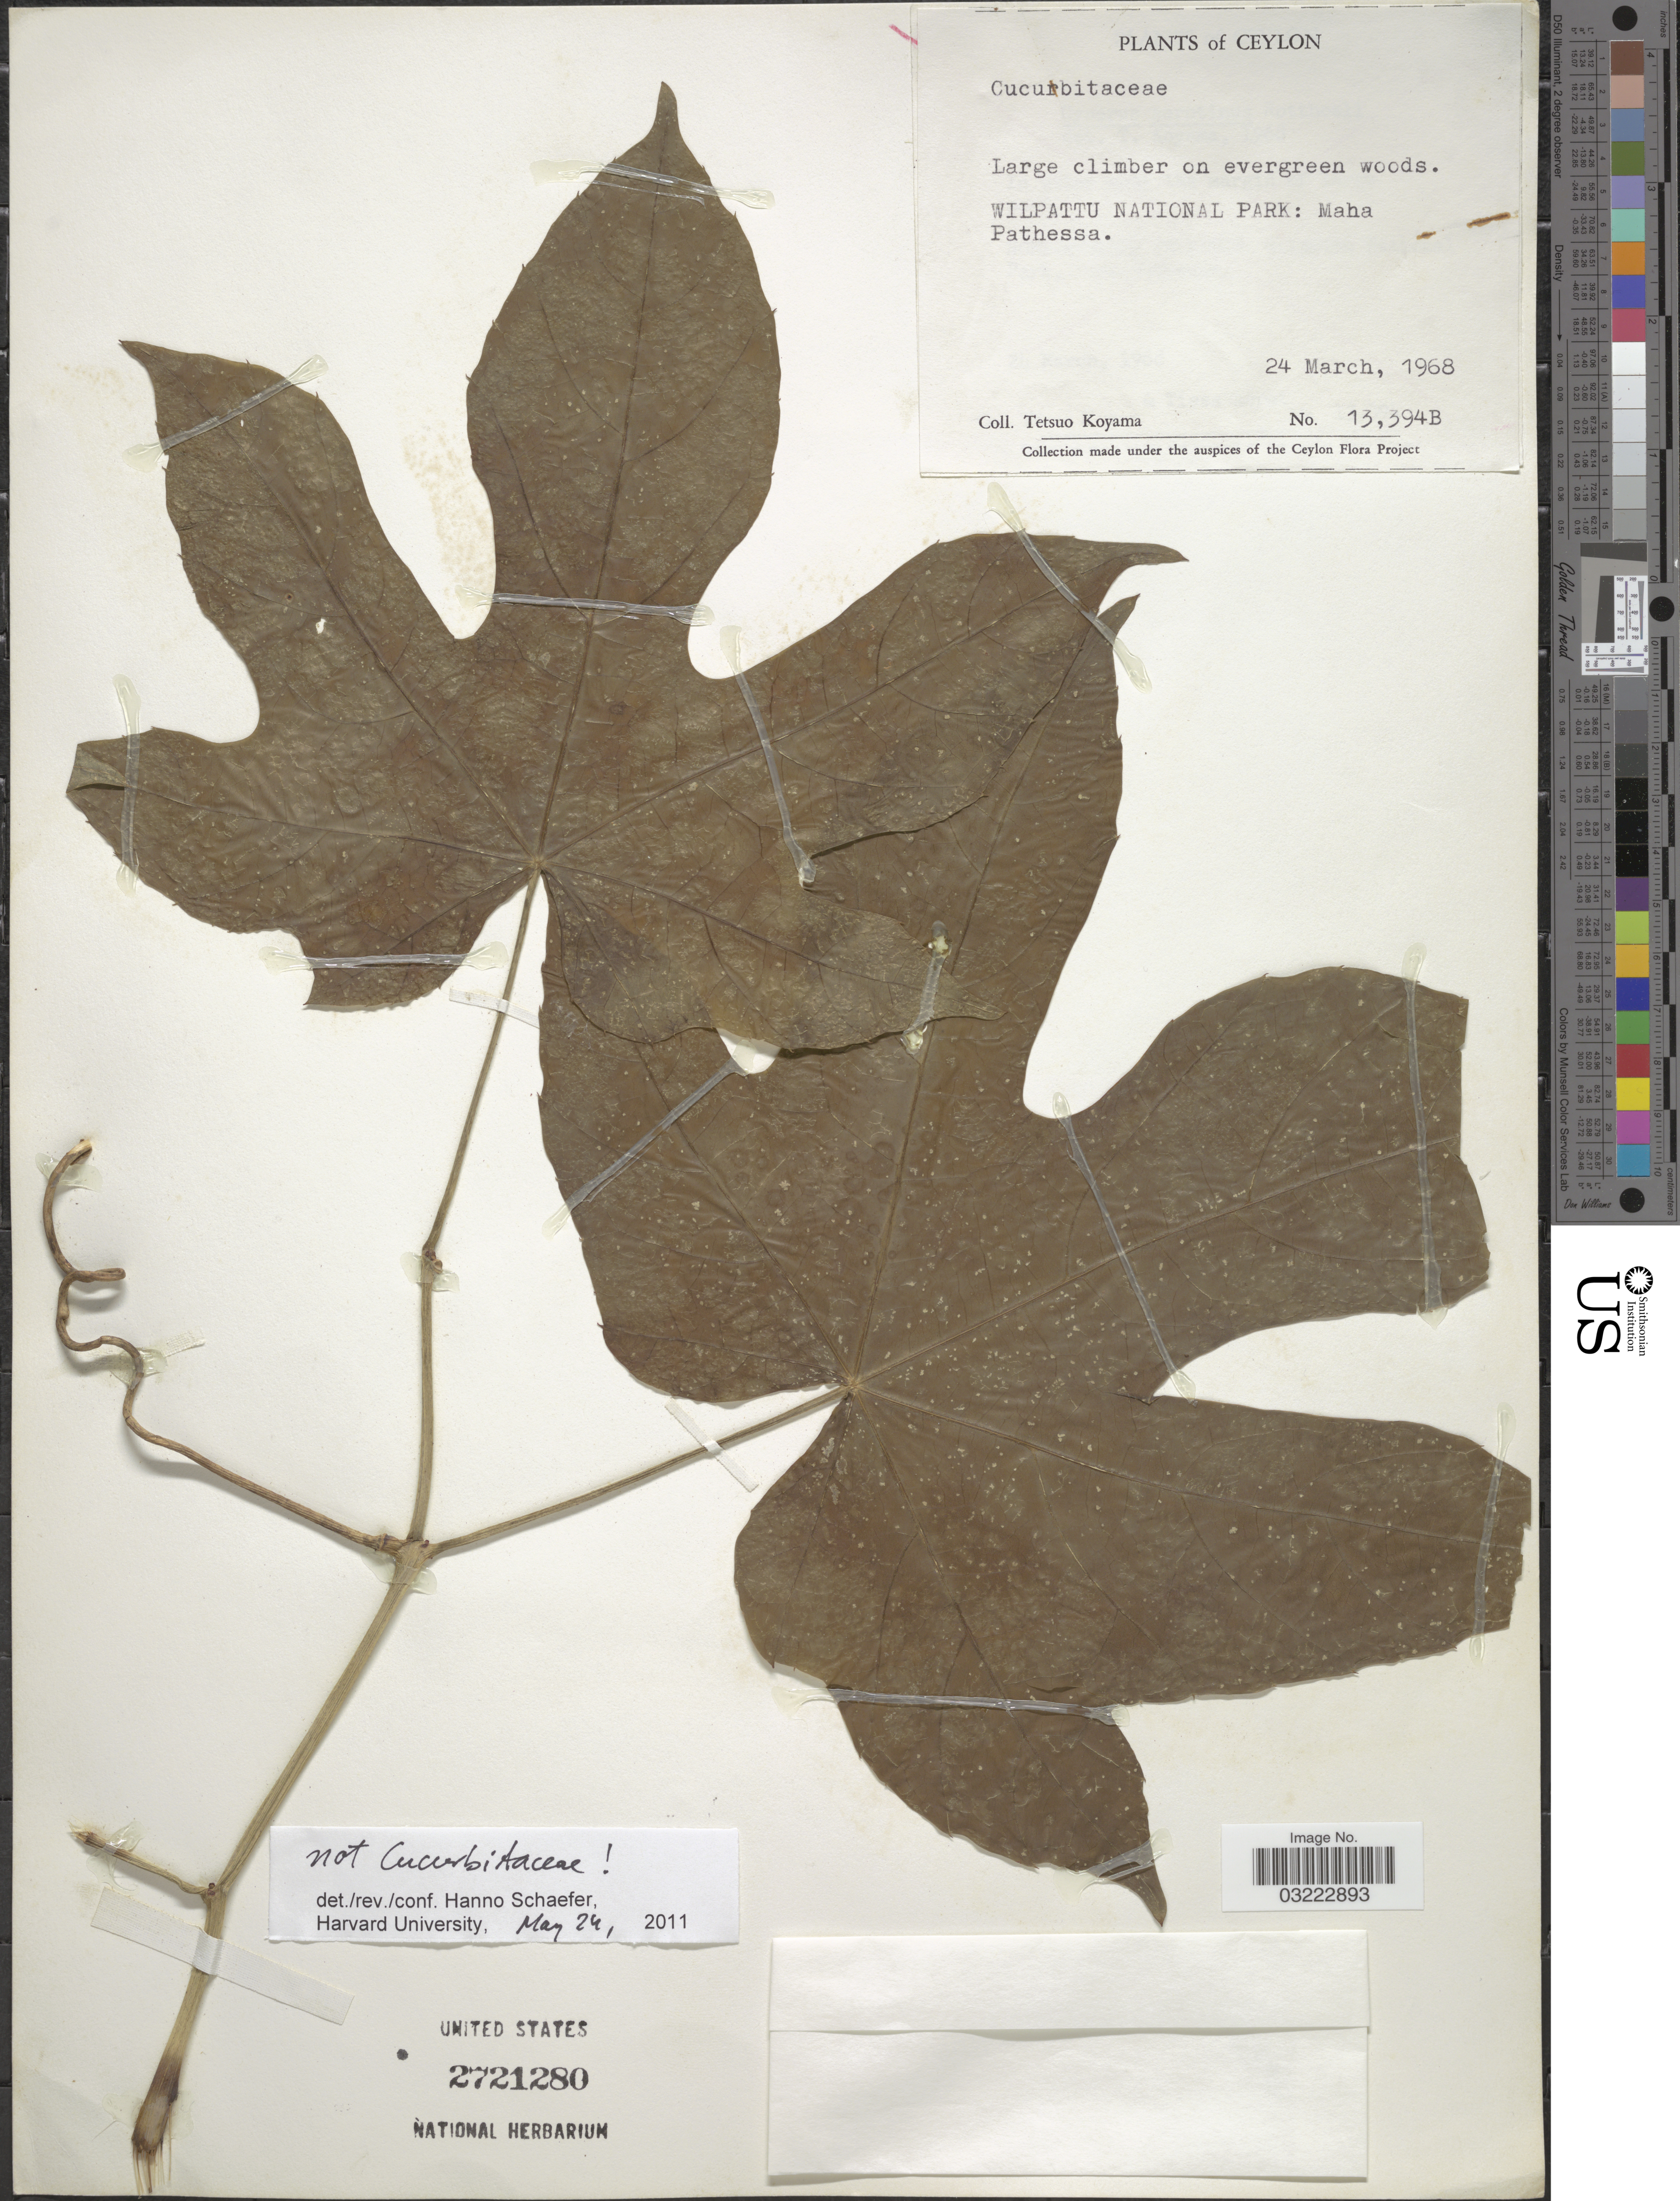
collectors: T. Koyama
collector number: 13394B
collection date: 1968-03-24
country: Sri Lanka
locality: Ceylon. Wilpattu National Park: Maha Pathessa.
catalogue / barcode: US 2721280